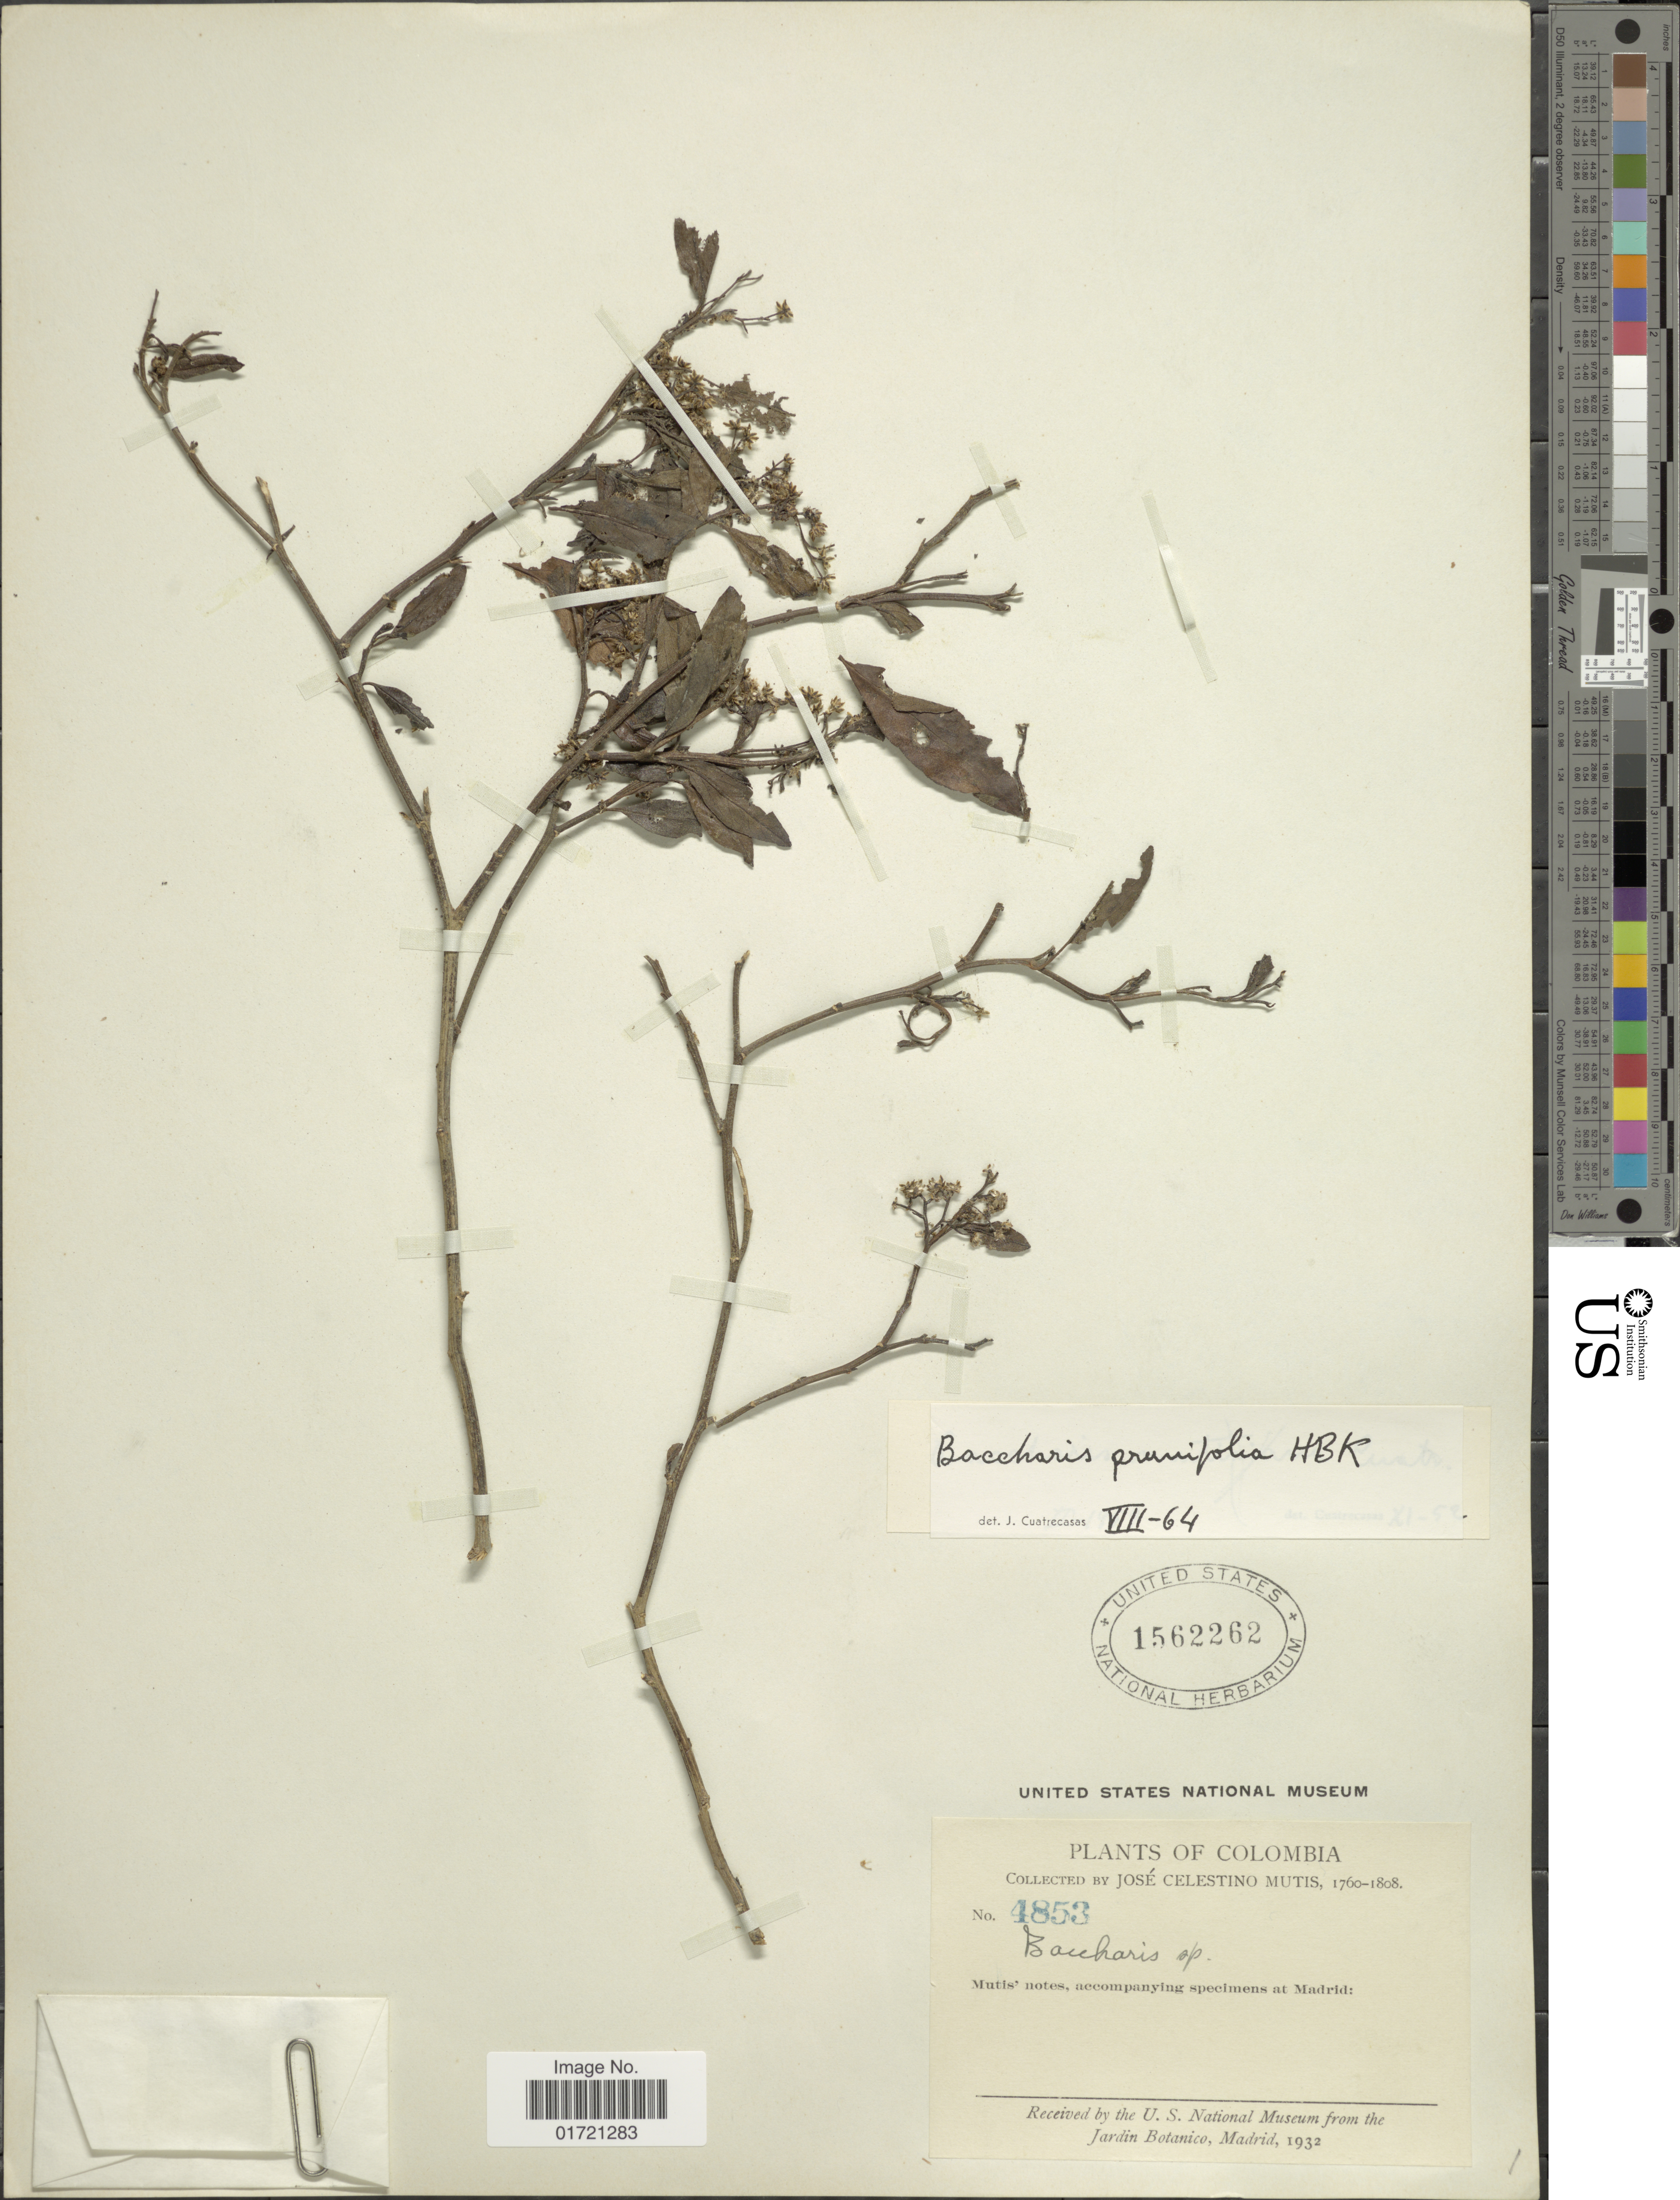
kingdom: Plantae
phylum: Tracheophyta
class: Magnoliopsida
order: Asterales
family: Asteraceae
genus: Baccharis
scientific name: Baccharis prunifolia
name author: Kunth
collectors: J. C. B. Mutis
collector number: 4853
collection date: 1760/1808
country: Colombia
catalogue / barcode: US 1562262